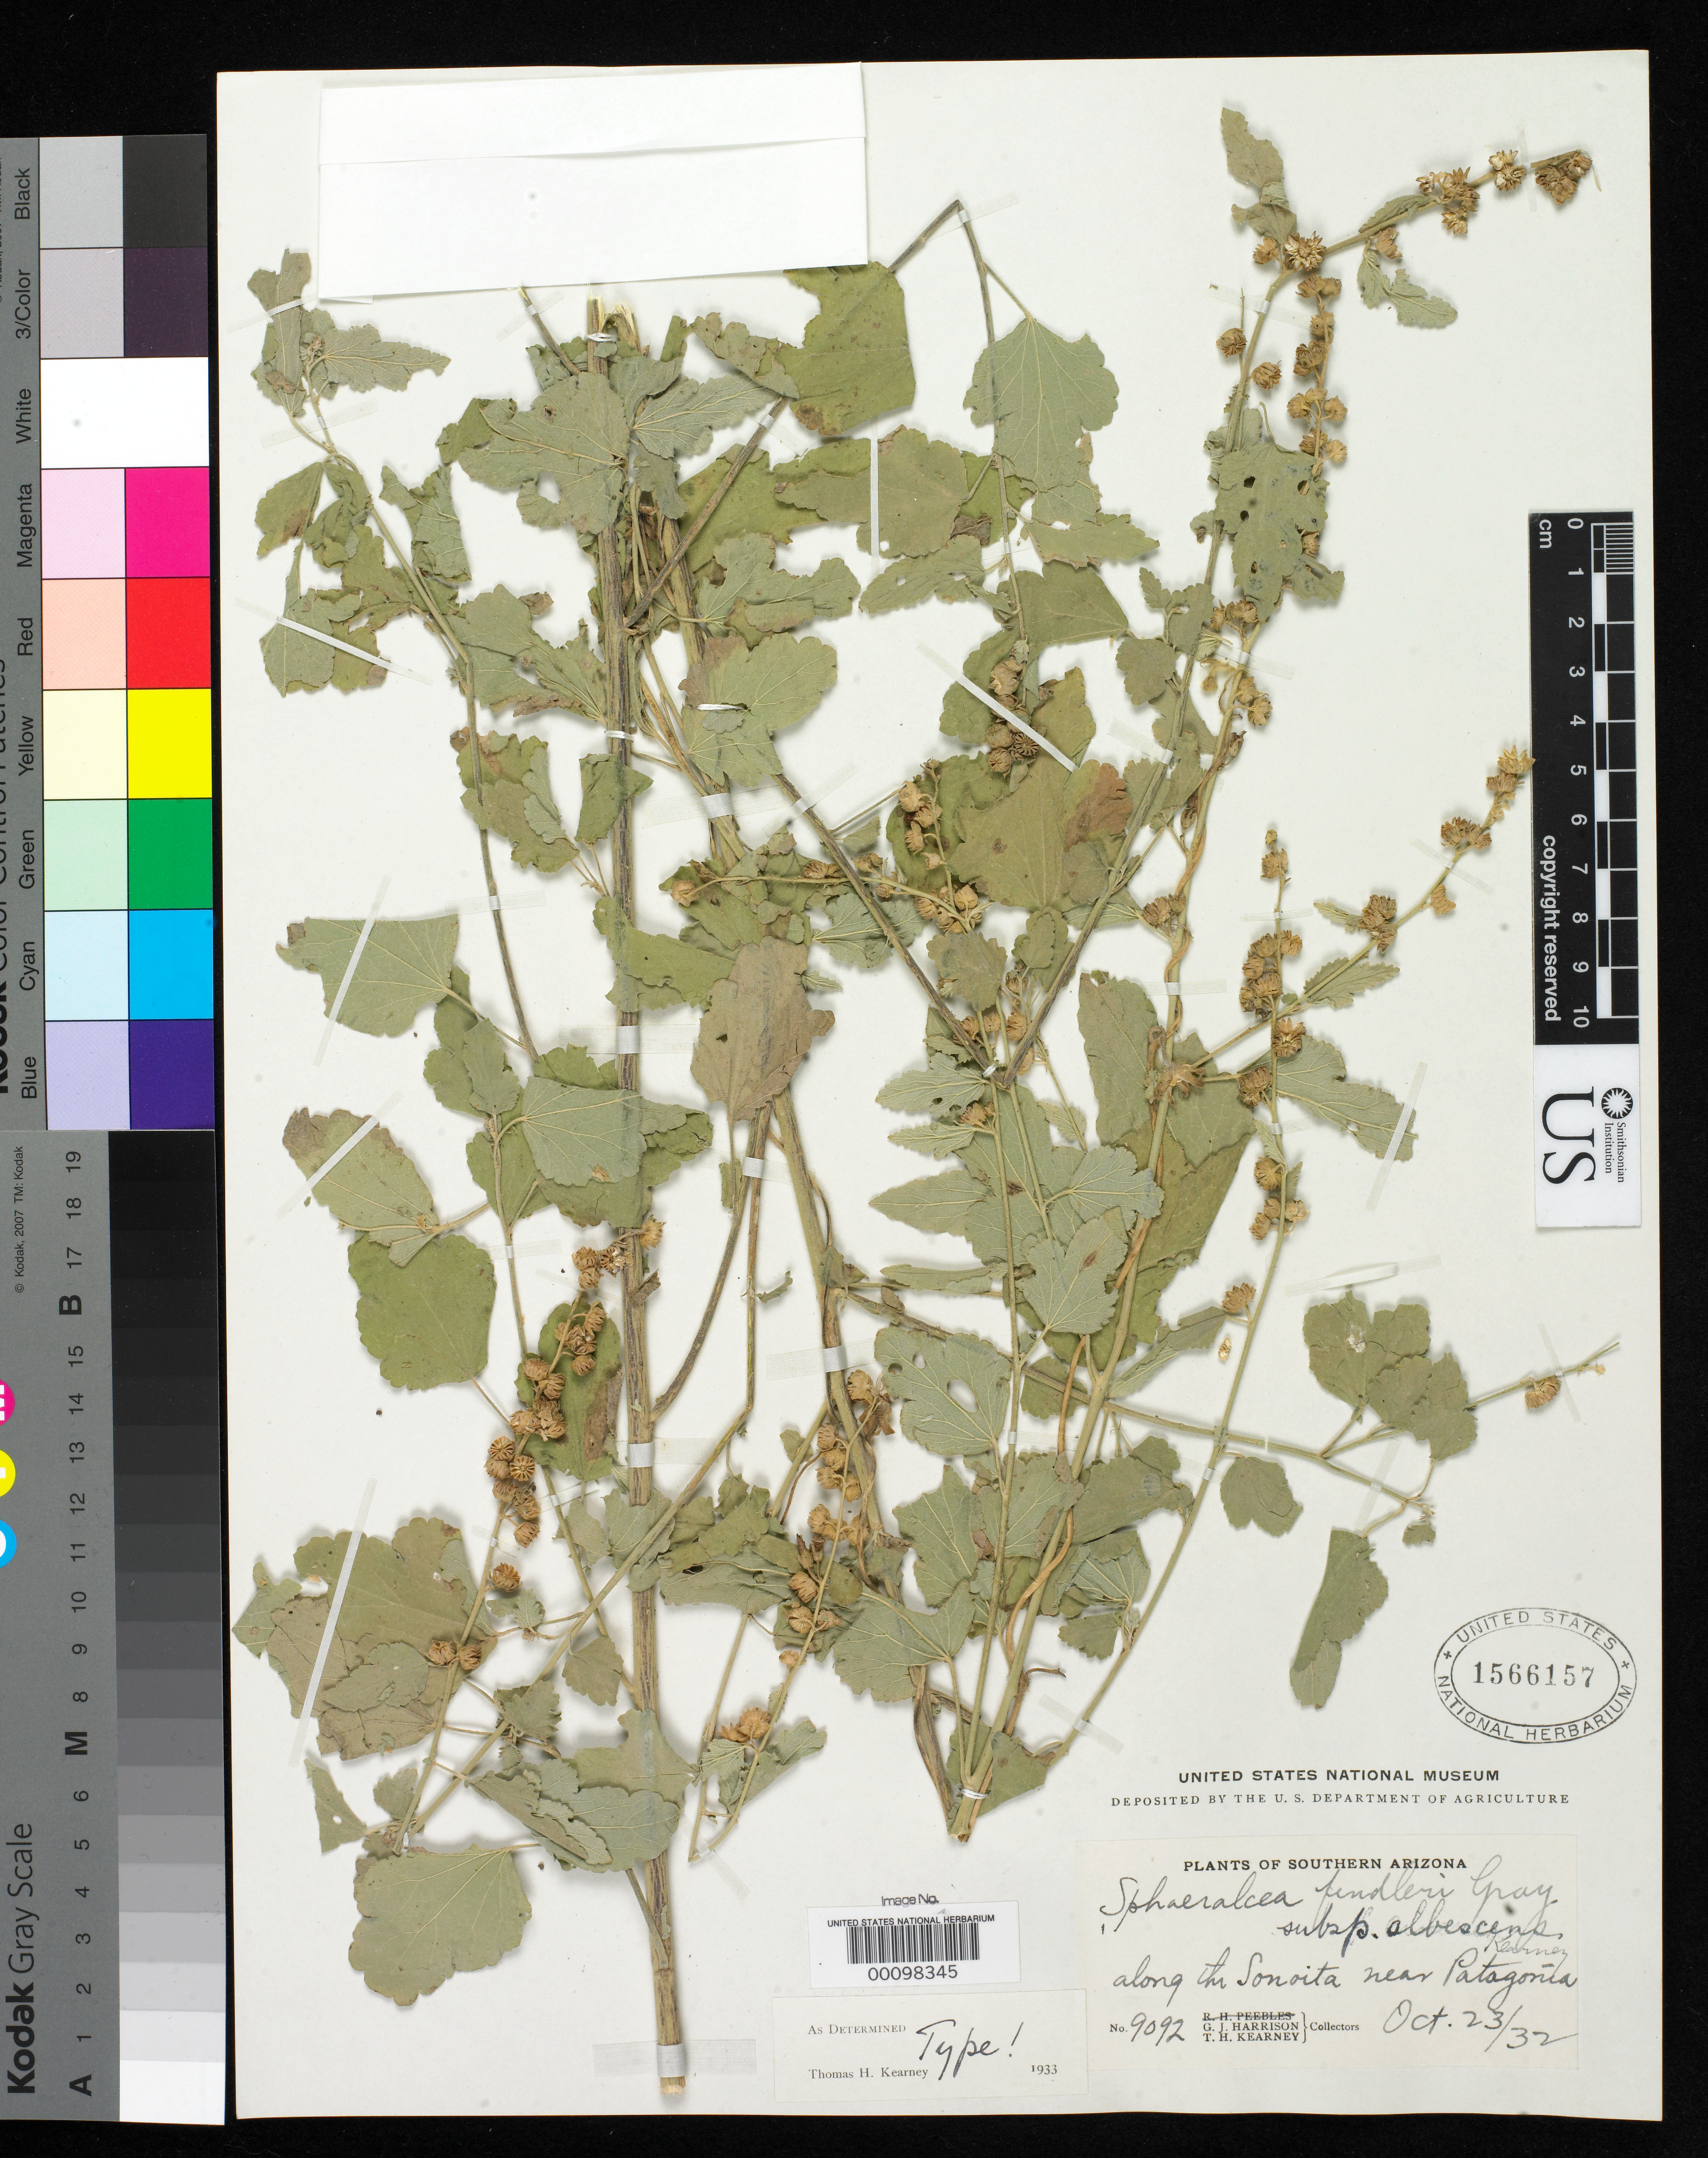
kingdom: Plantae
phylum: Tracheophyta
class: Magnoliopsida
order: Malvales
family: Malvaceae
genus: Sphaeralcea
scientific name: Sphaeralcea fendleri subsp. albescens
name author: Kearney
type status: Holotype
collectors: G. J. Harrison & T. H. Kearney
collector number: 9092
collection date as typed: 23 Oct 1932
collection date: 1932-10-23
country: United States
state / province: Arizona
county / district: Santa Cruz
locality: Along Sonita near Patagonia.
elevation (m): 1067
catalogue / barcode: US 1566157